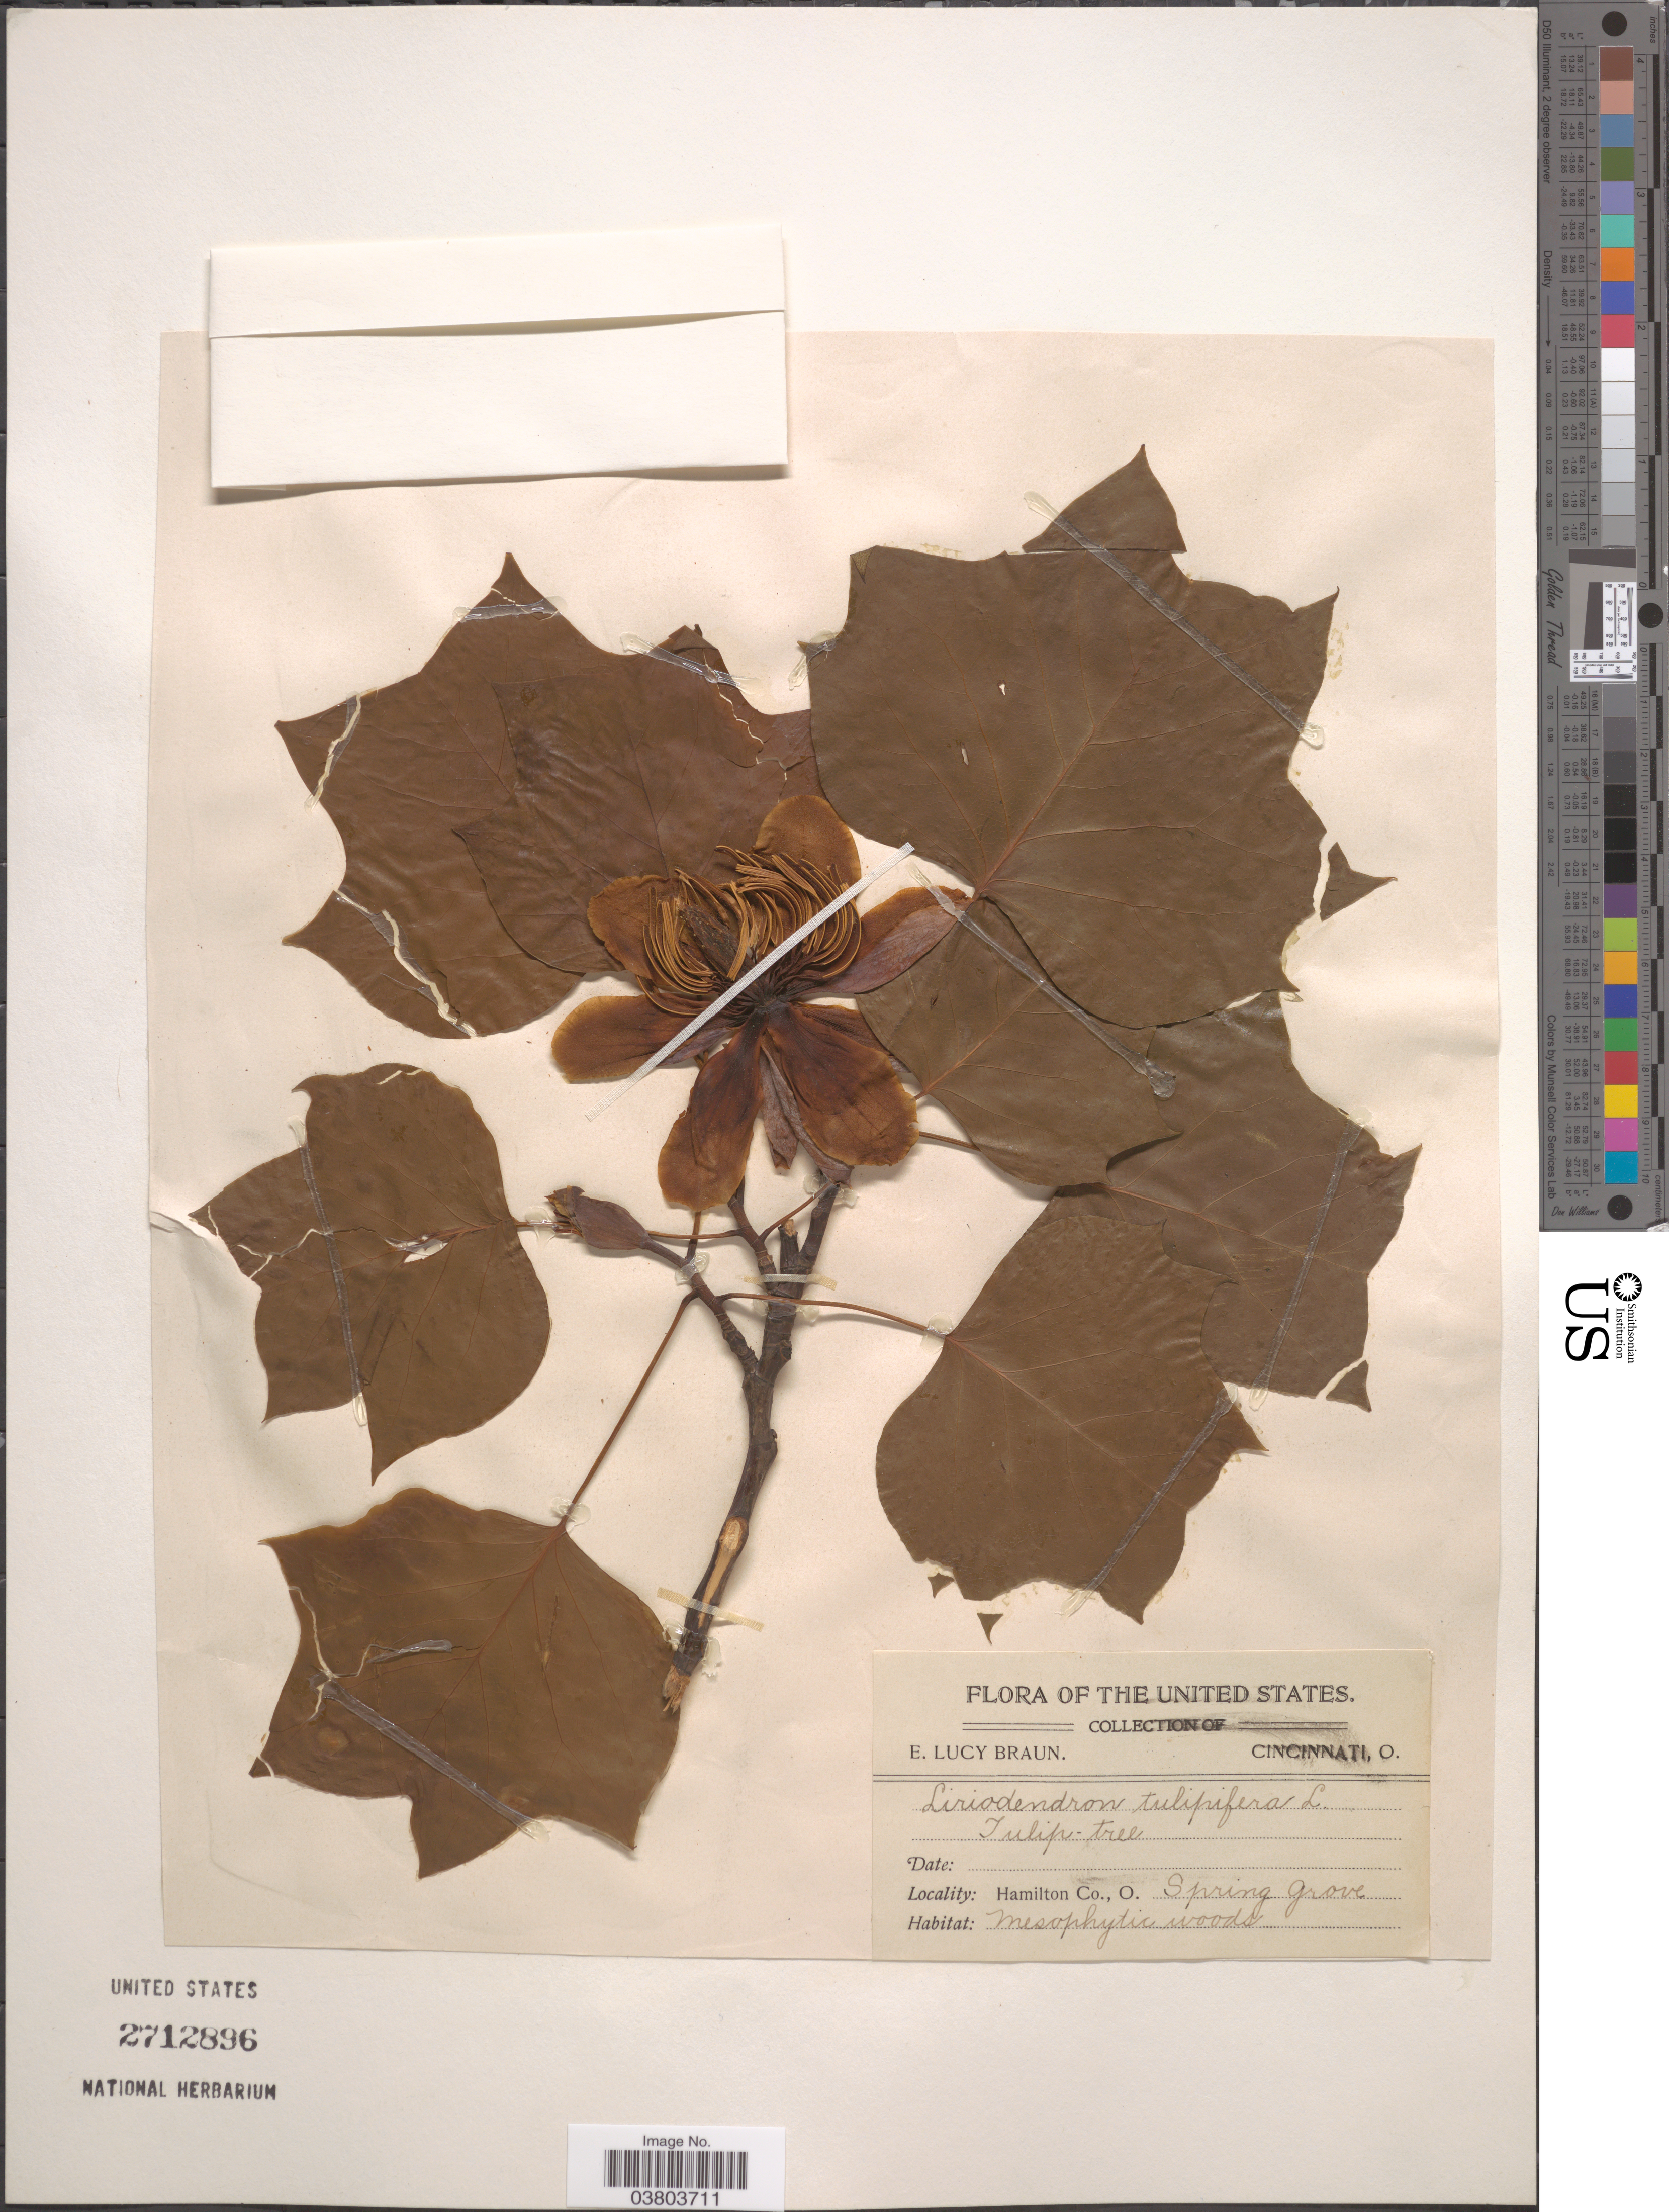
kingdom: Plantae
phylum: Tracheophyta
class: Magnoliopsida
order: Magnoliales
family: Magnoliaceae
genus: Liriodendron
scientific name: Liriodendron tulipifera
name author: L.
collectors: E. L. Braun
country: United States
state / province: Ohio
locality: Hamilton Co. Spring Grove.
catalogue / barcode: US 2712896